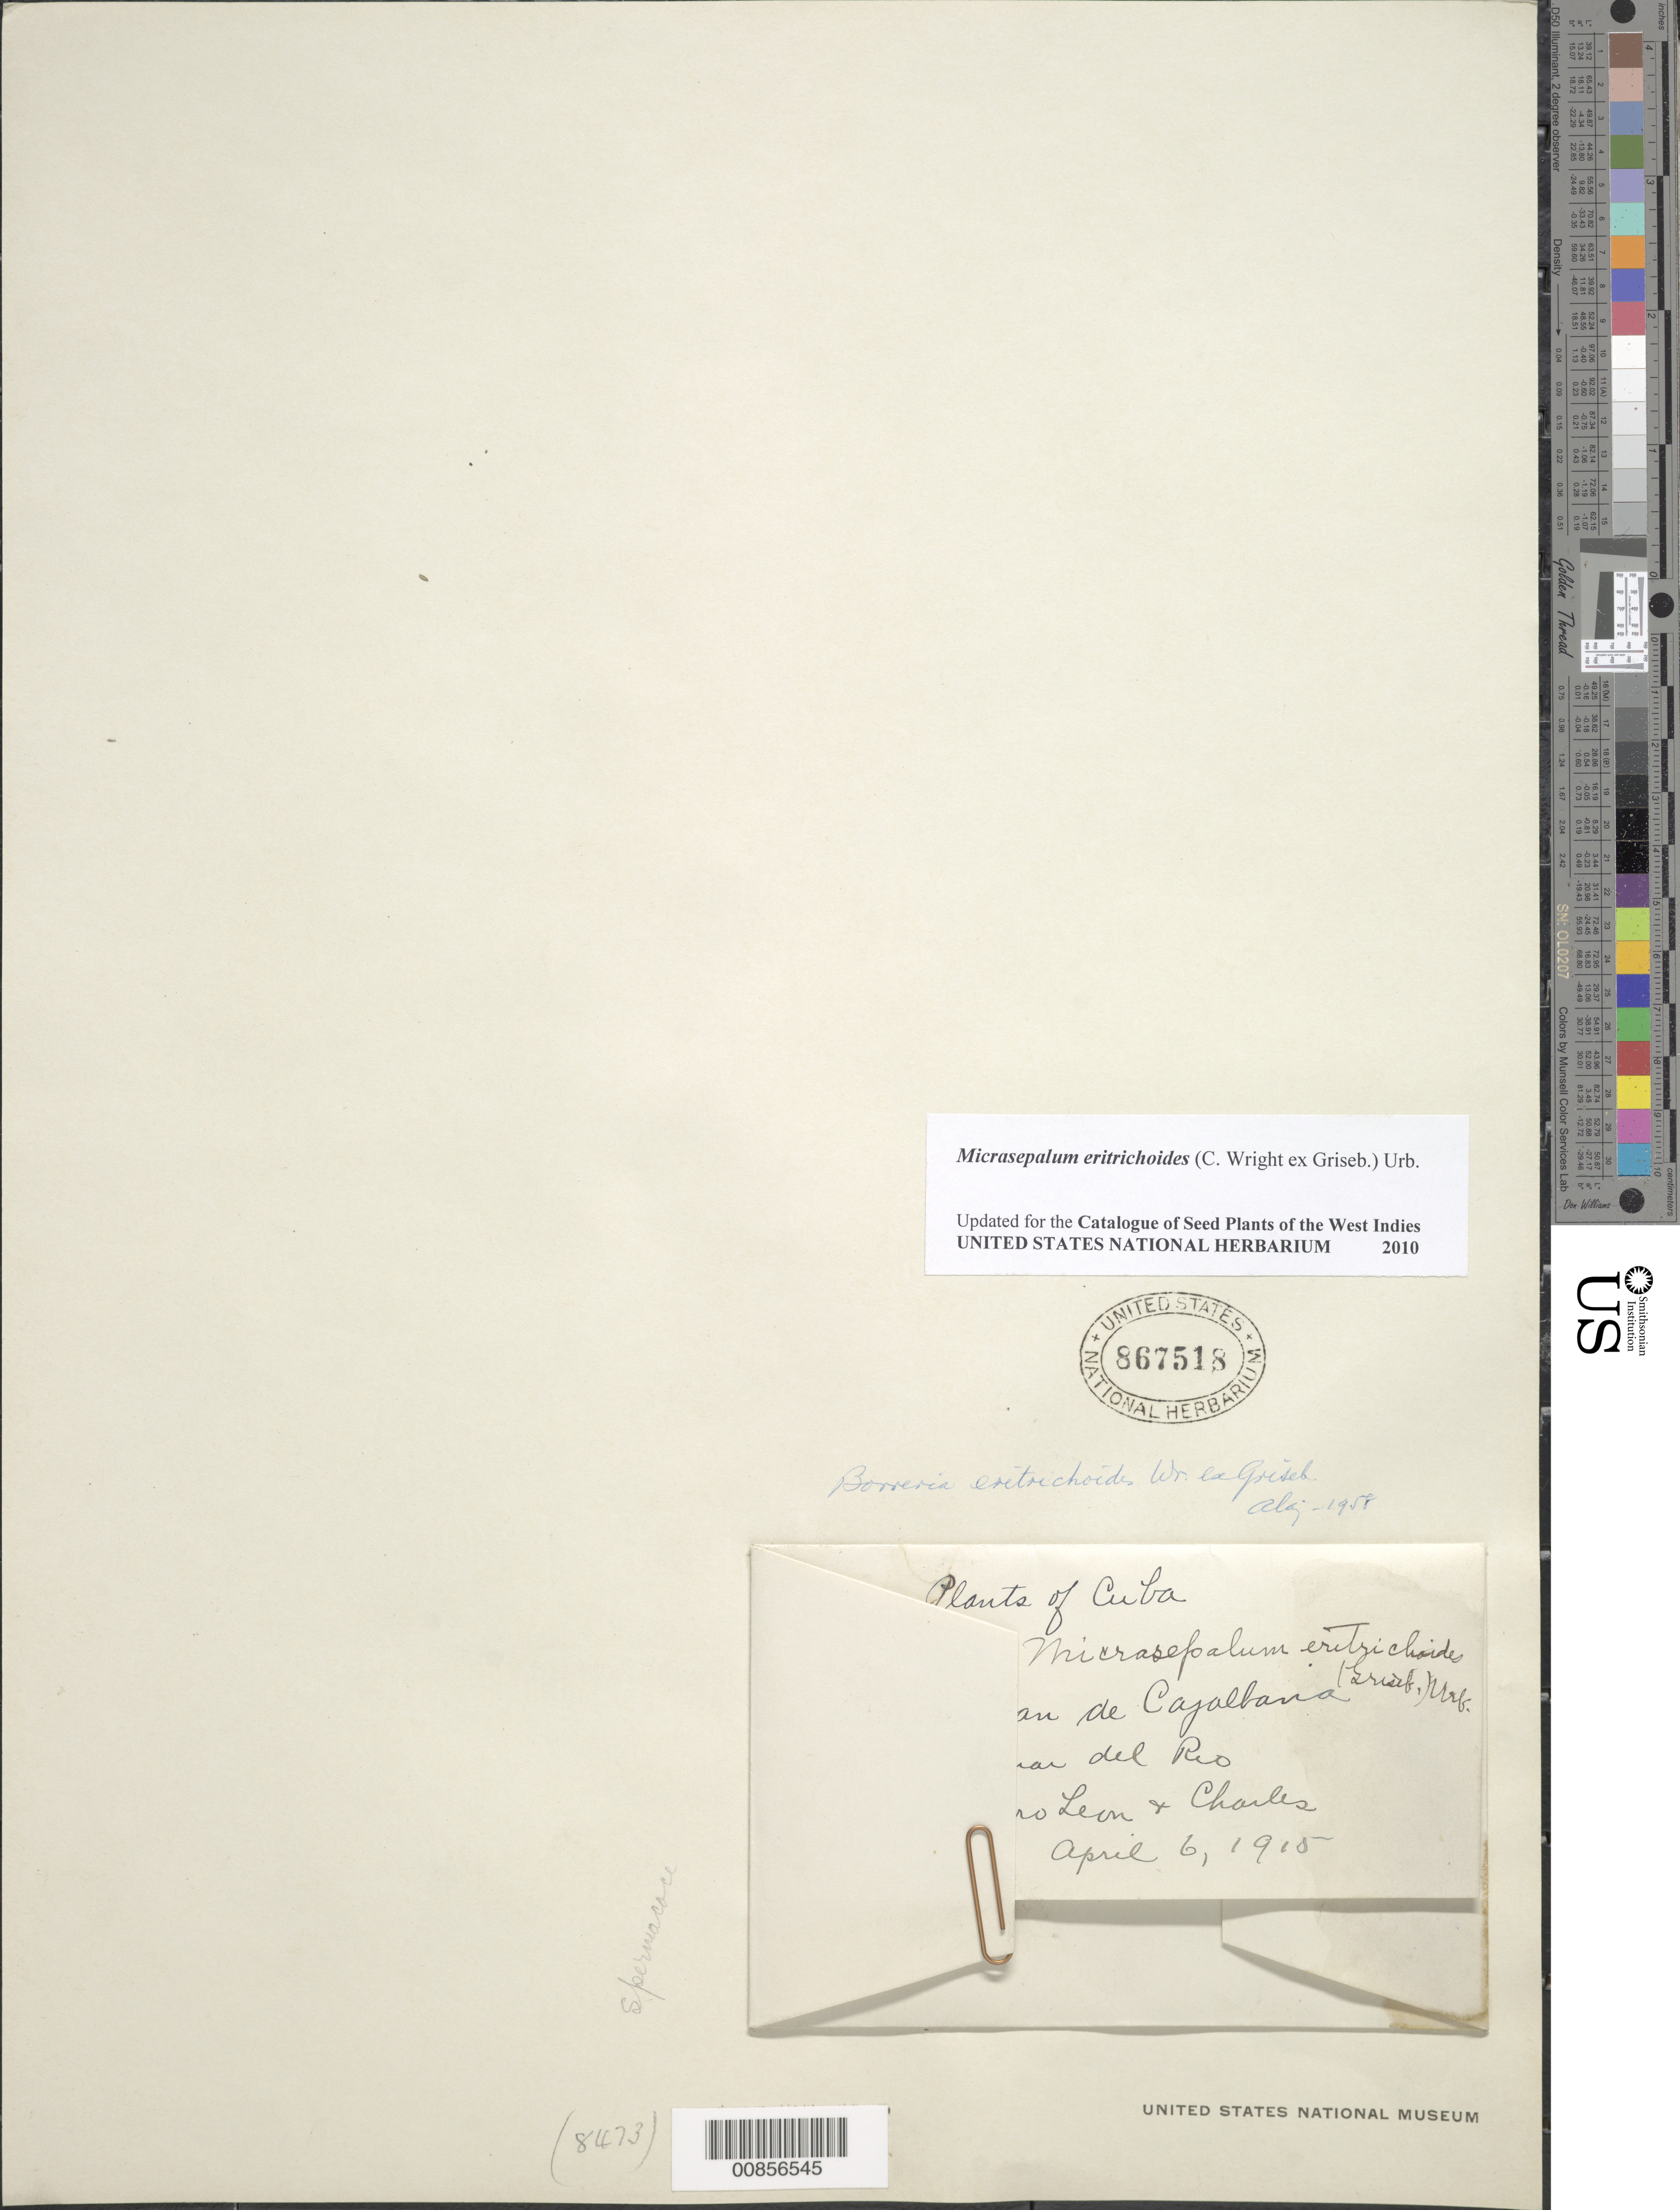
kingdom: Plantae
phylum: Tracheophyta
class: Magnoliopsida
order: Gentianales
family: Rubiaceae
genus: Micrasepalum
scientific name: Micrasepalum eritrichoides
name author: (C. Wright ex Griseb.) Urb.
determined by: Liogier, Alain H.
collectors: Bro. León & B. Charles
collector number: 4968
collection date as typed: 06 Apr 1915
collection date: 1915-04-06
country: Cuba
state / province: Pinar del Río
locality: On Pan de Cajalbana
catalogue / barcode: US 867518